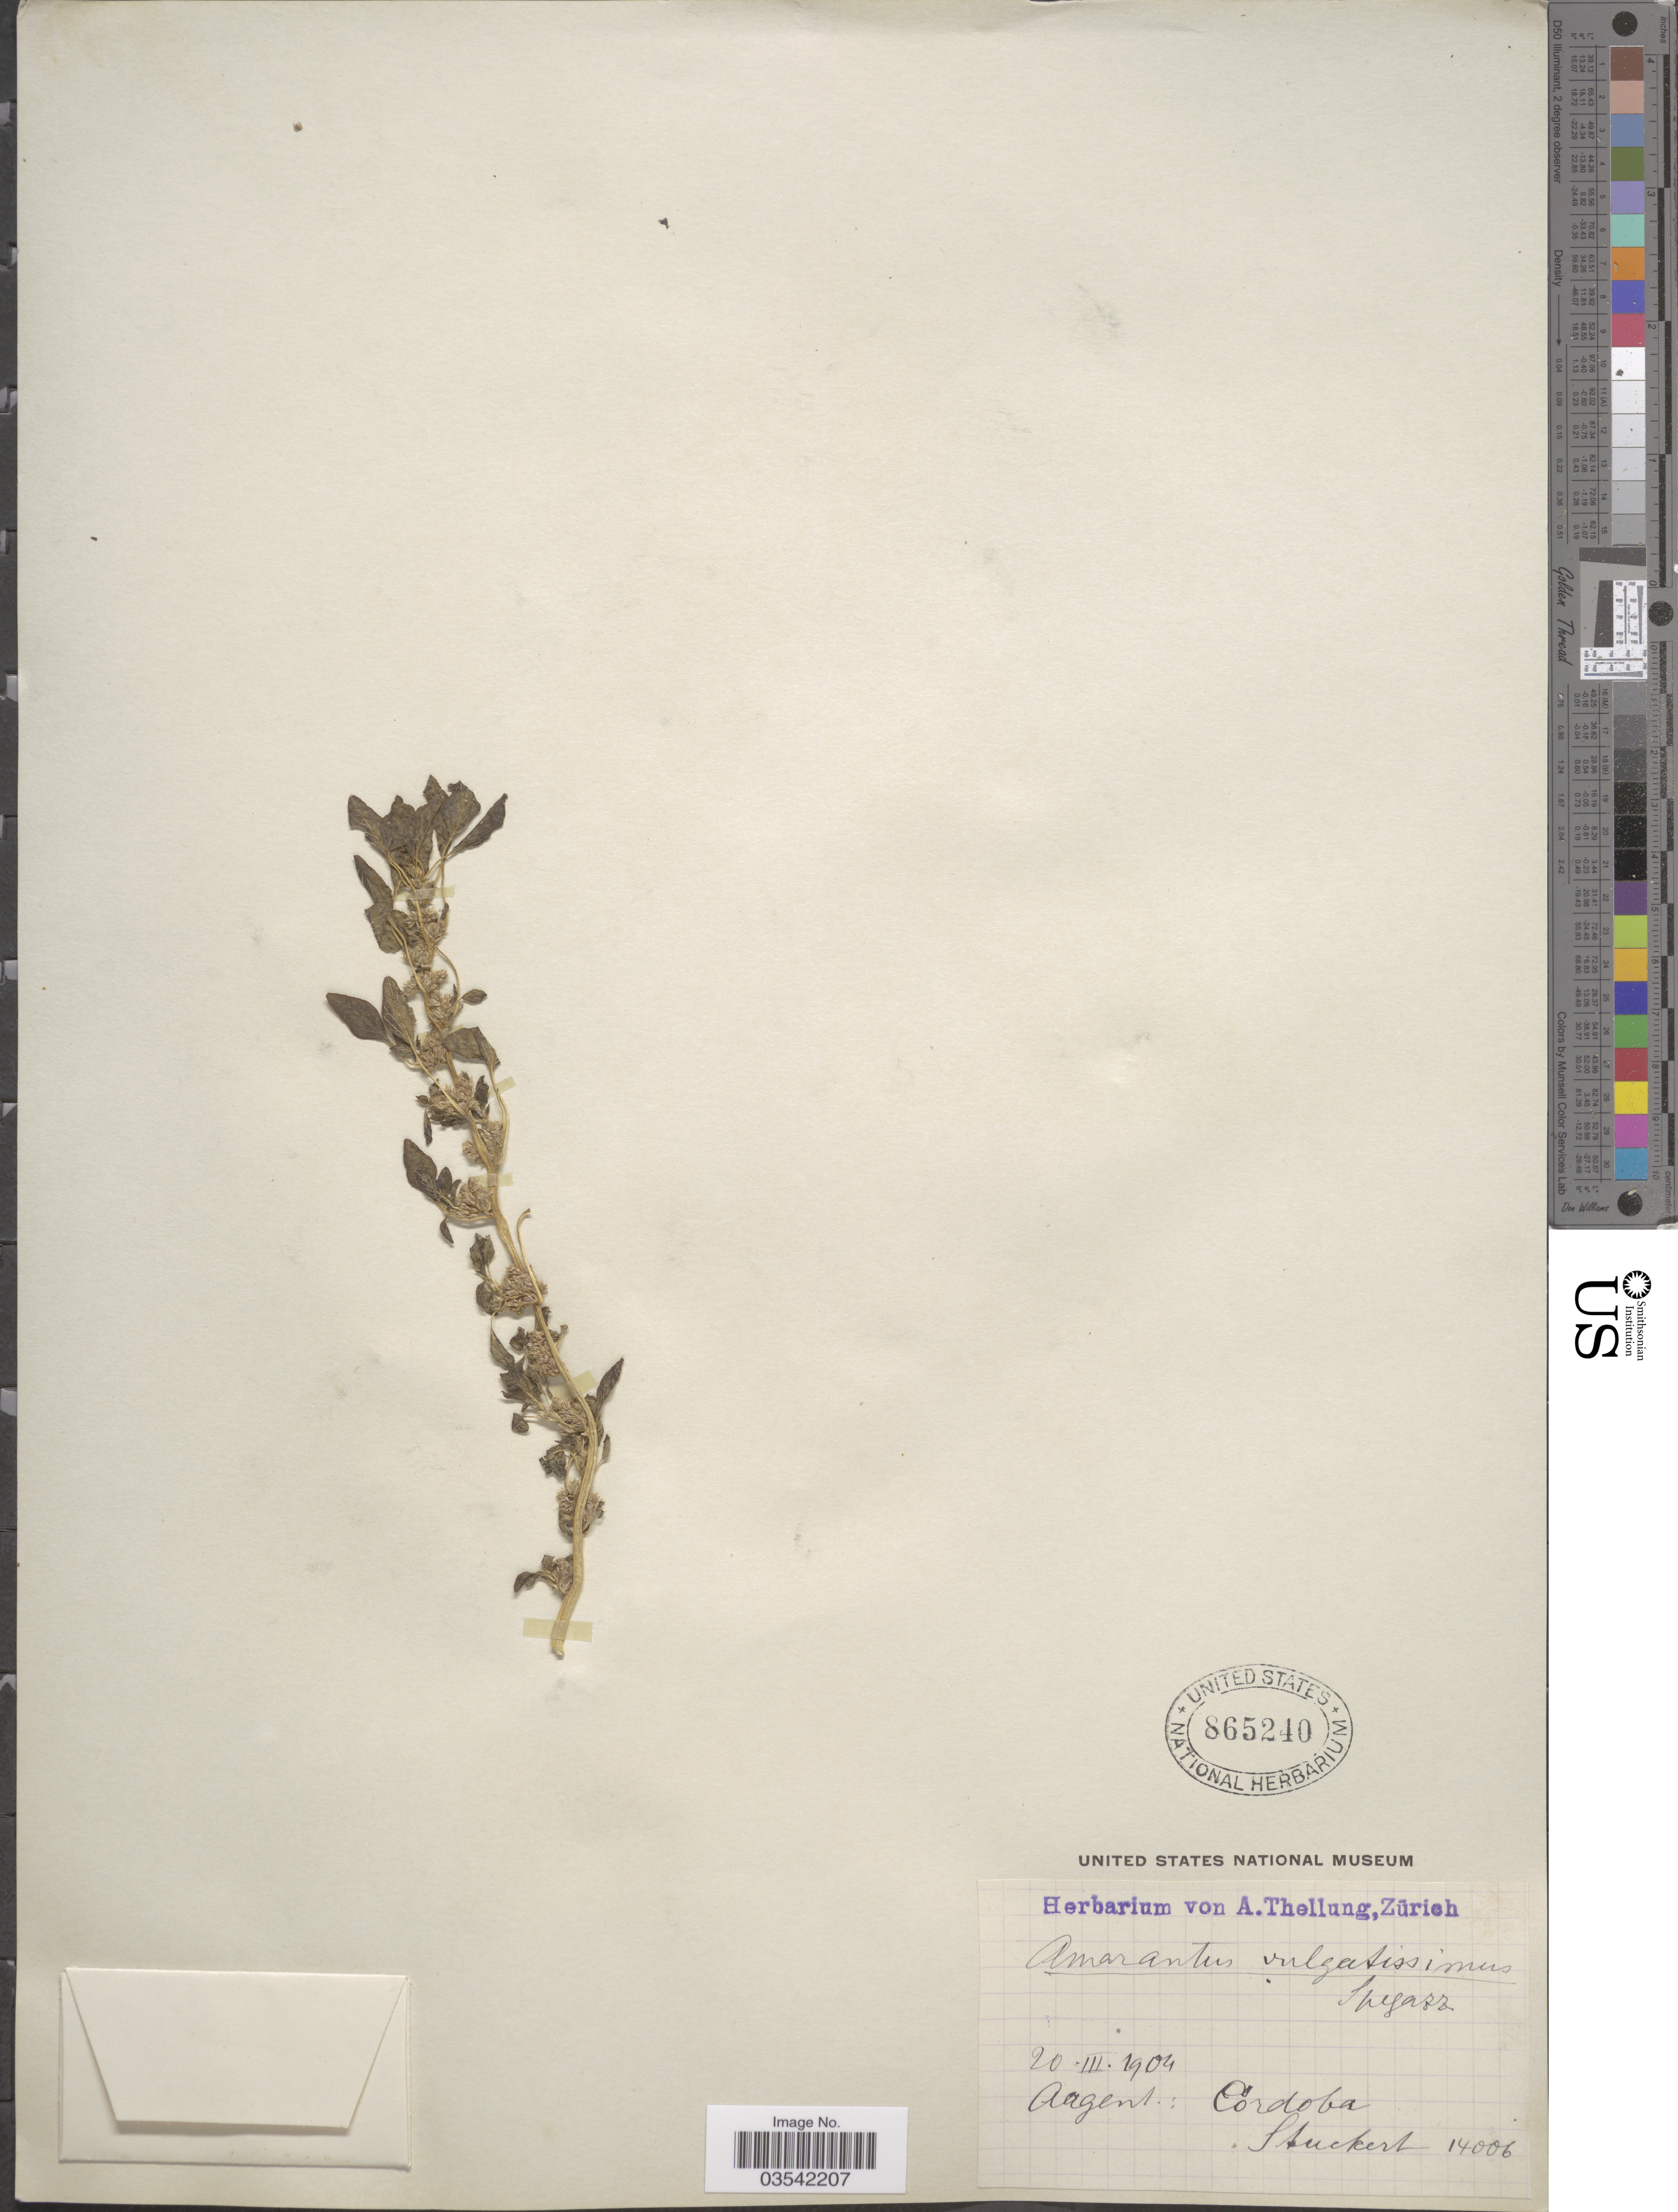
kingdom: Plantae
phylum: Tracheophyta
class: Magnoliopsida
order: Caryophyllales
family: Amaranthaceae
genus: Amaranthus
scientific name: Amaranthus vulgatissimus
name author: Speg.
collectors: Stuckert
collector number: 14006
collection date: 1904-03-20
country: Argentina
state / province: Cordoba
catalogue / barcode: US 865240